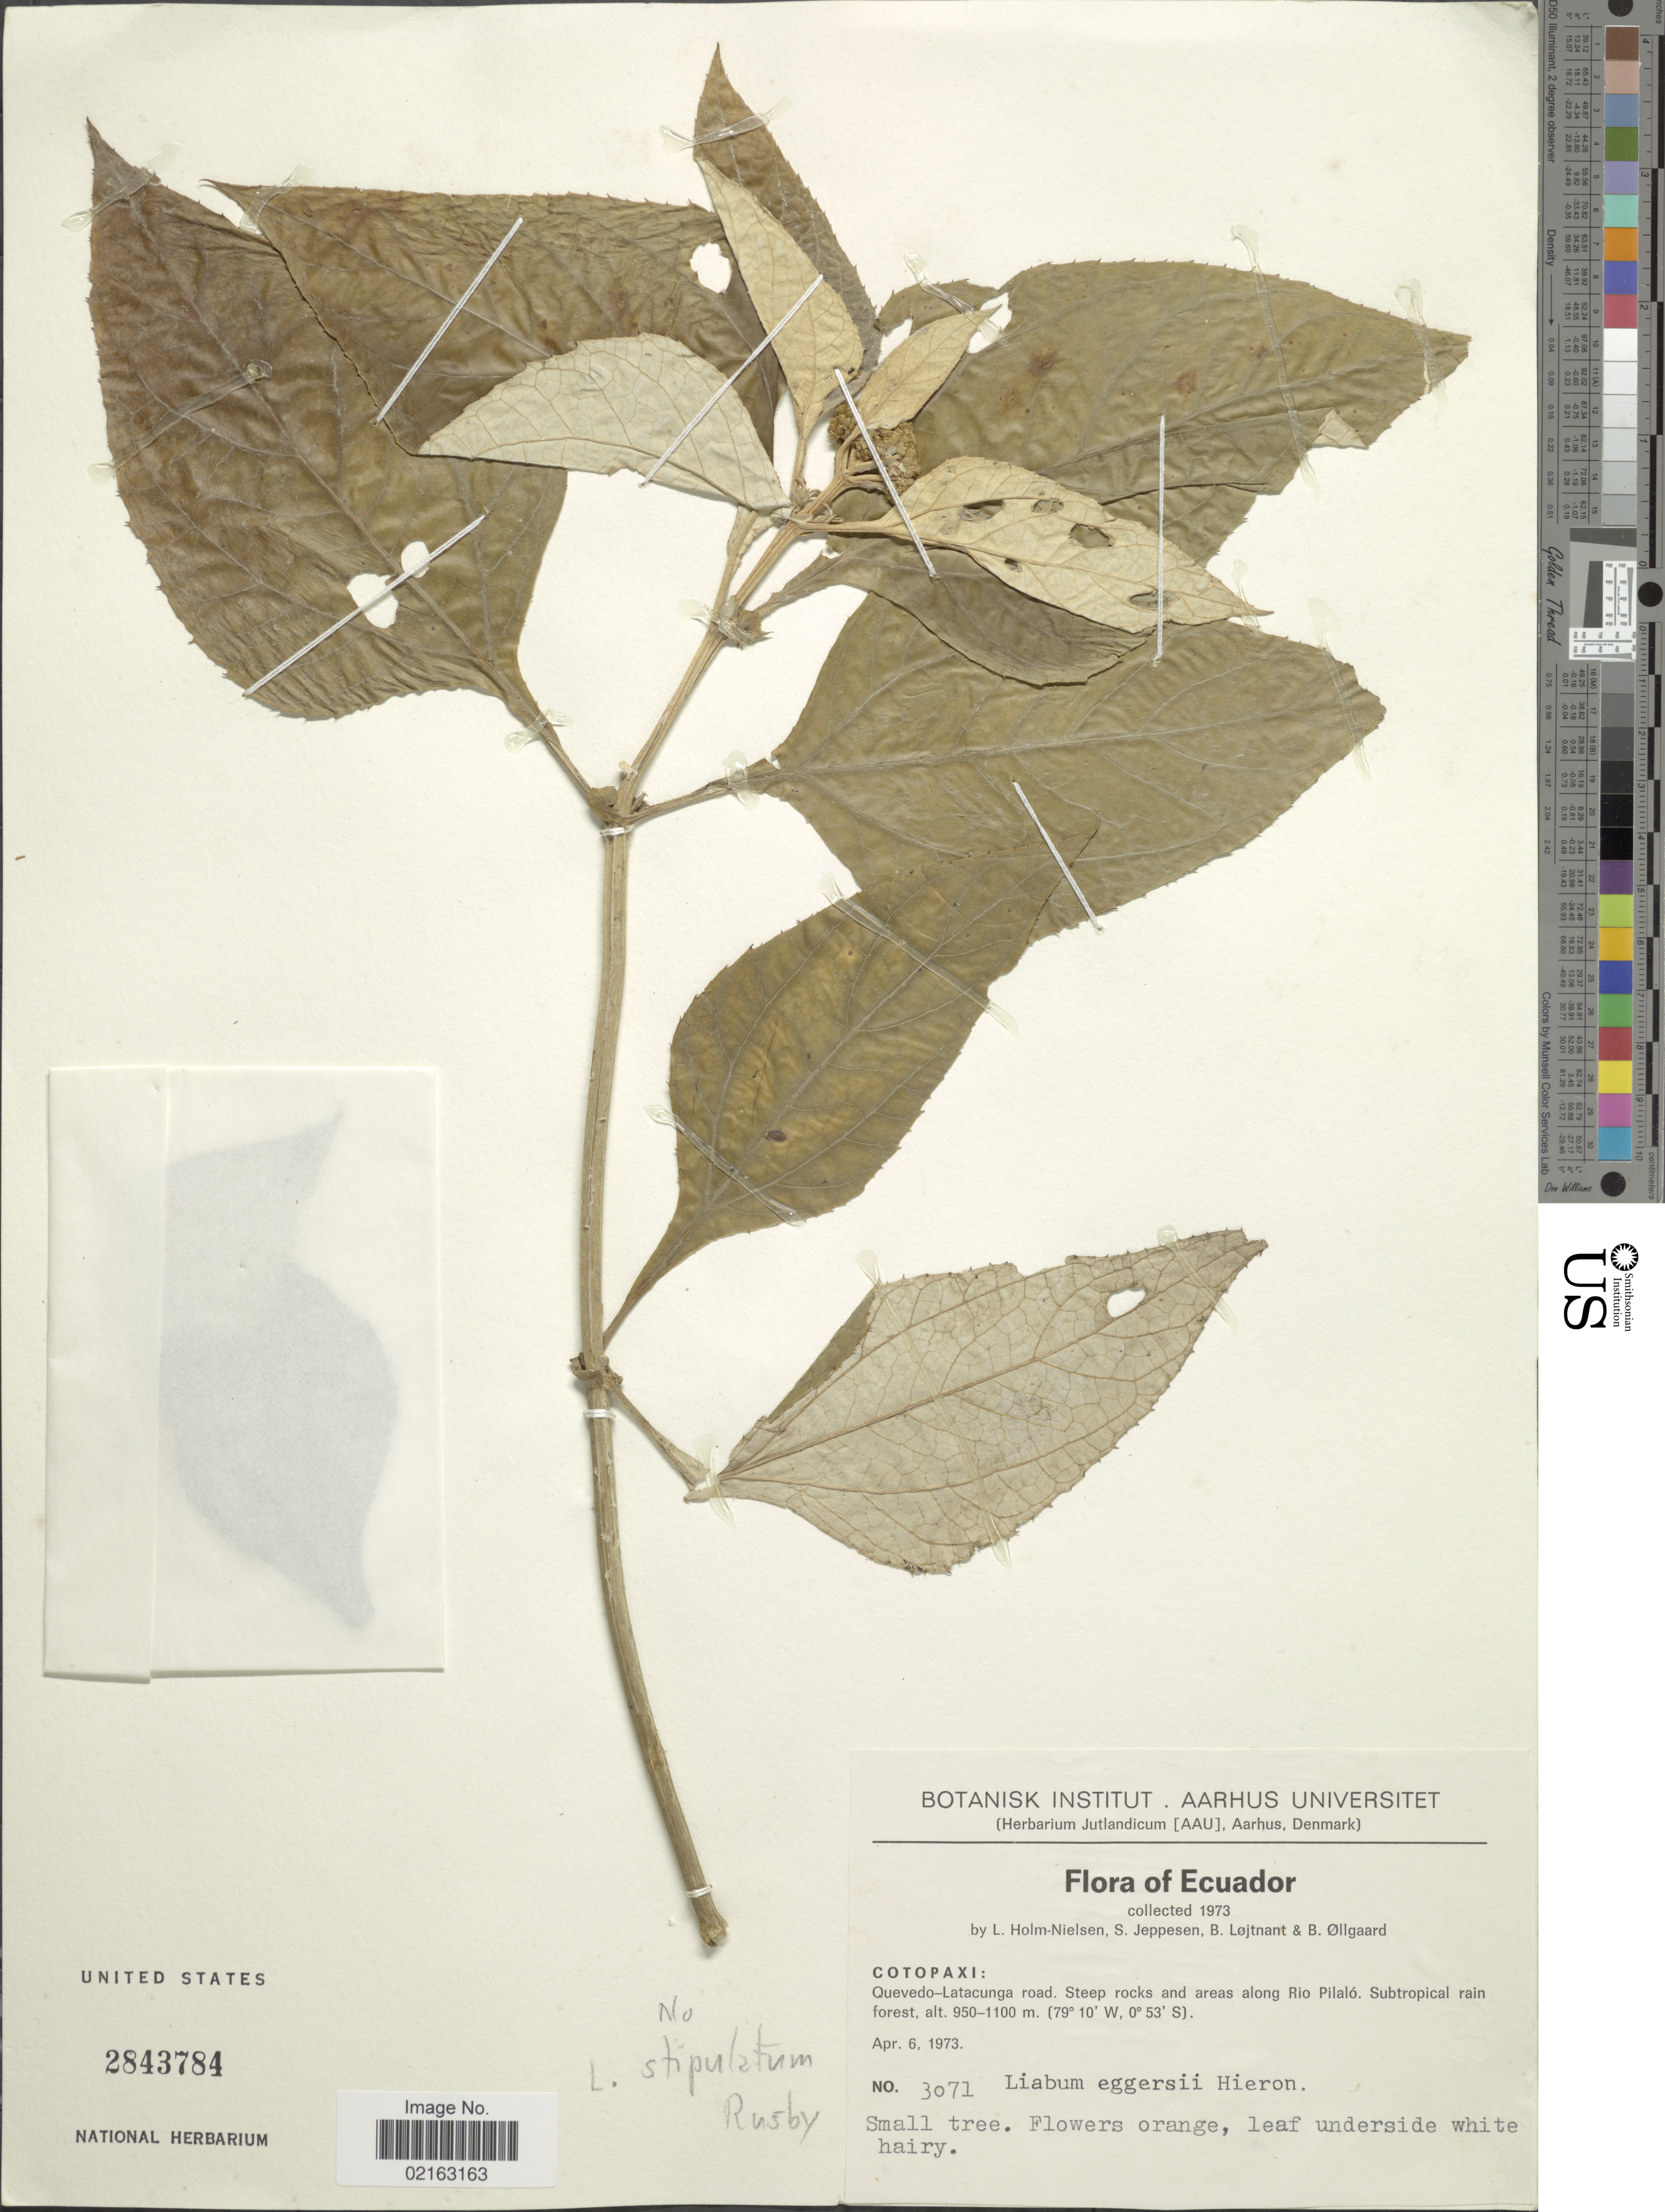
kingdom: Plantae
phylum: Tracheophyta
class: Magnoliopsida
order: Asterales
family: Asteraceae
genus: Liabum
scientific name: Liabum stipulatum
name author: Rusby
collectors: L. B. Holm-Nielsen, S. Jeppesen, B. Löjtnant & B. Øllgaard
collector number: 3071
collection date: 1973-04-06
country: Ecuador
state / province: Cotopaxi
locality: Cotopaxi: Quevedo-Latacunga road.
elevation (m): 950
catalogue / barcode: US 2843784